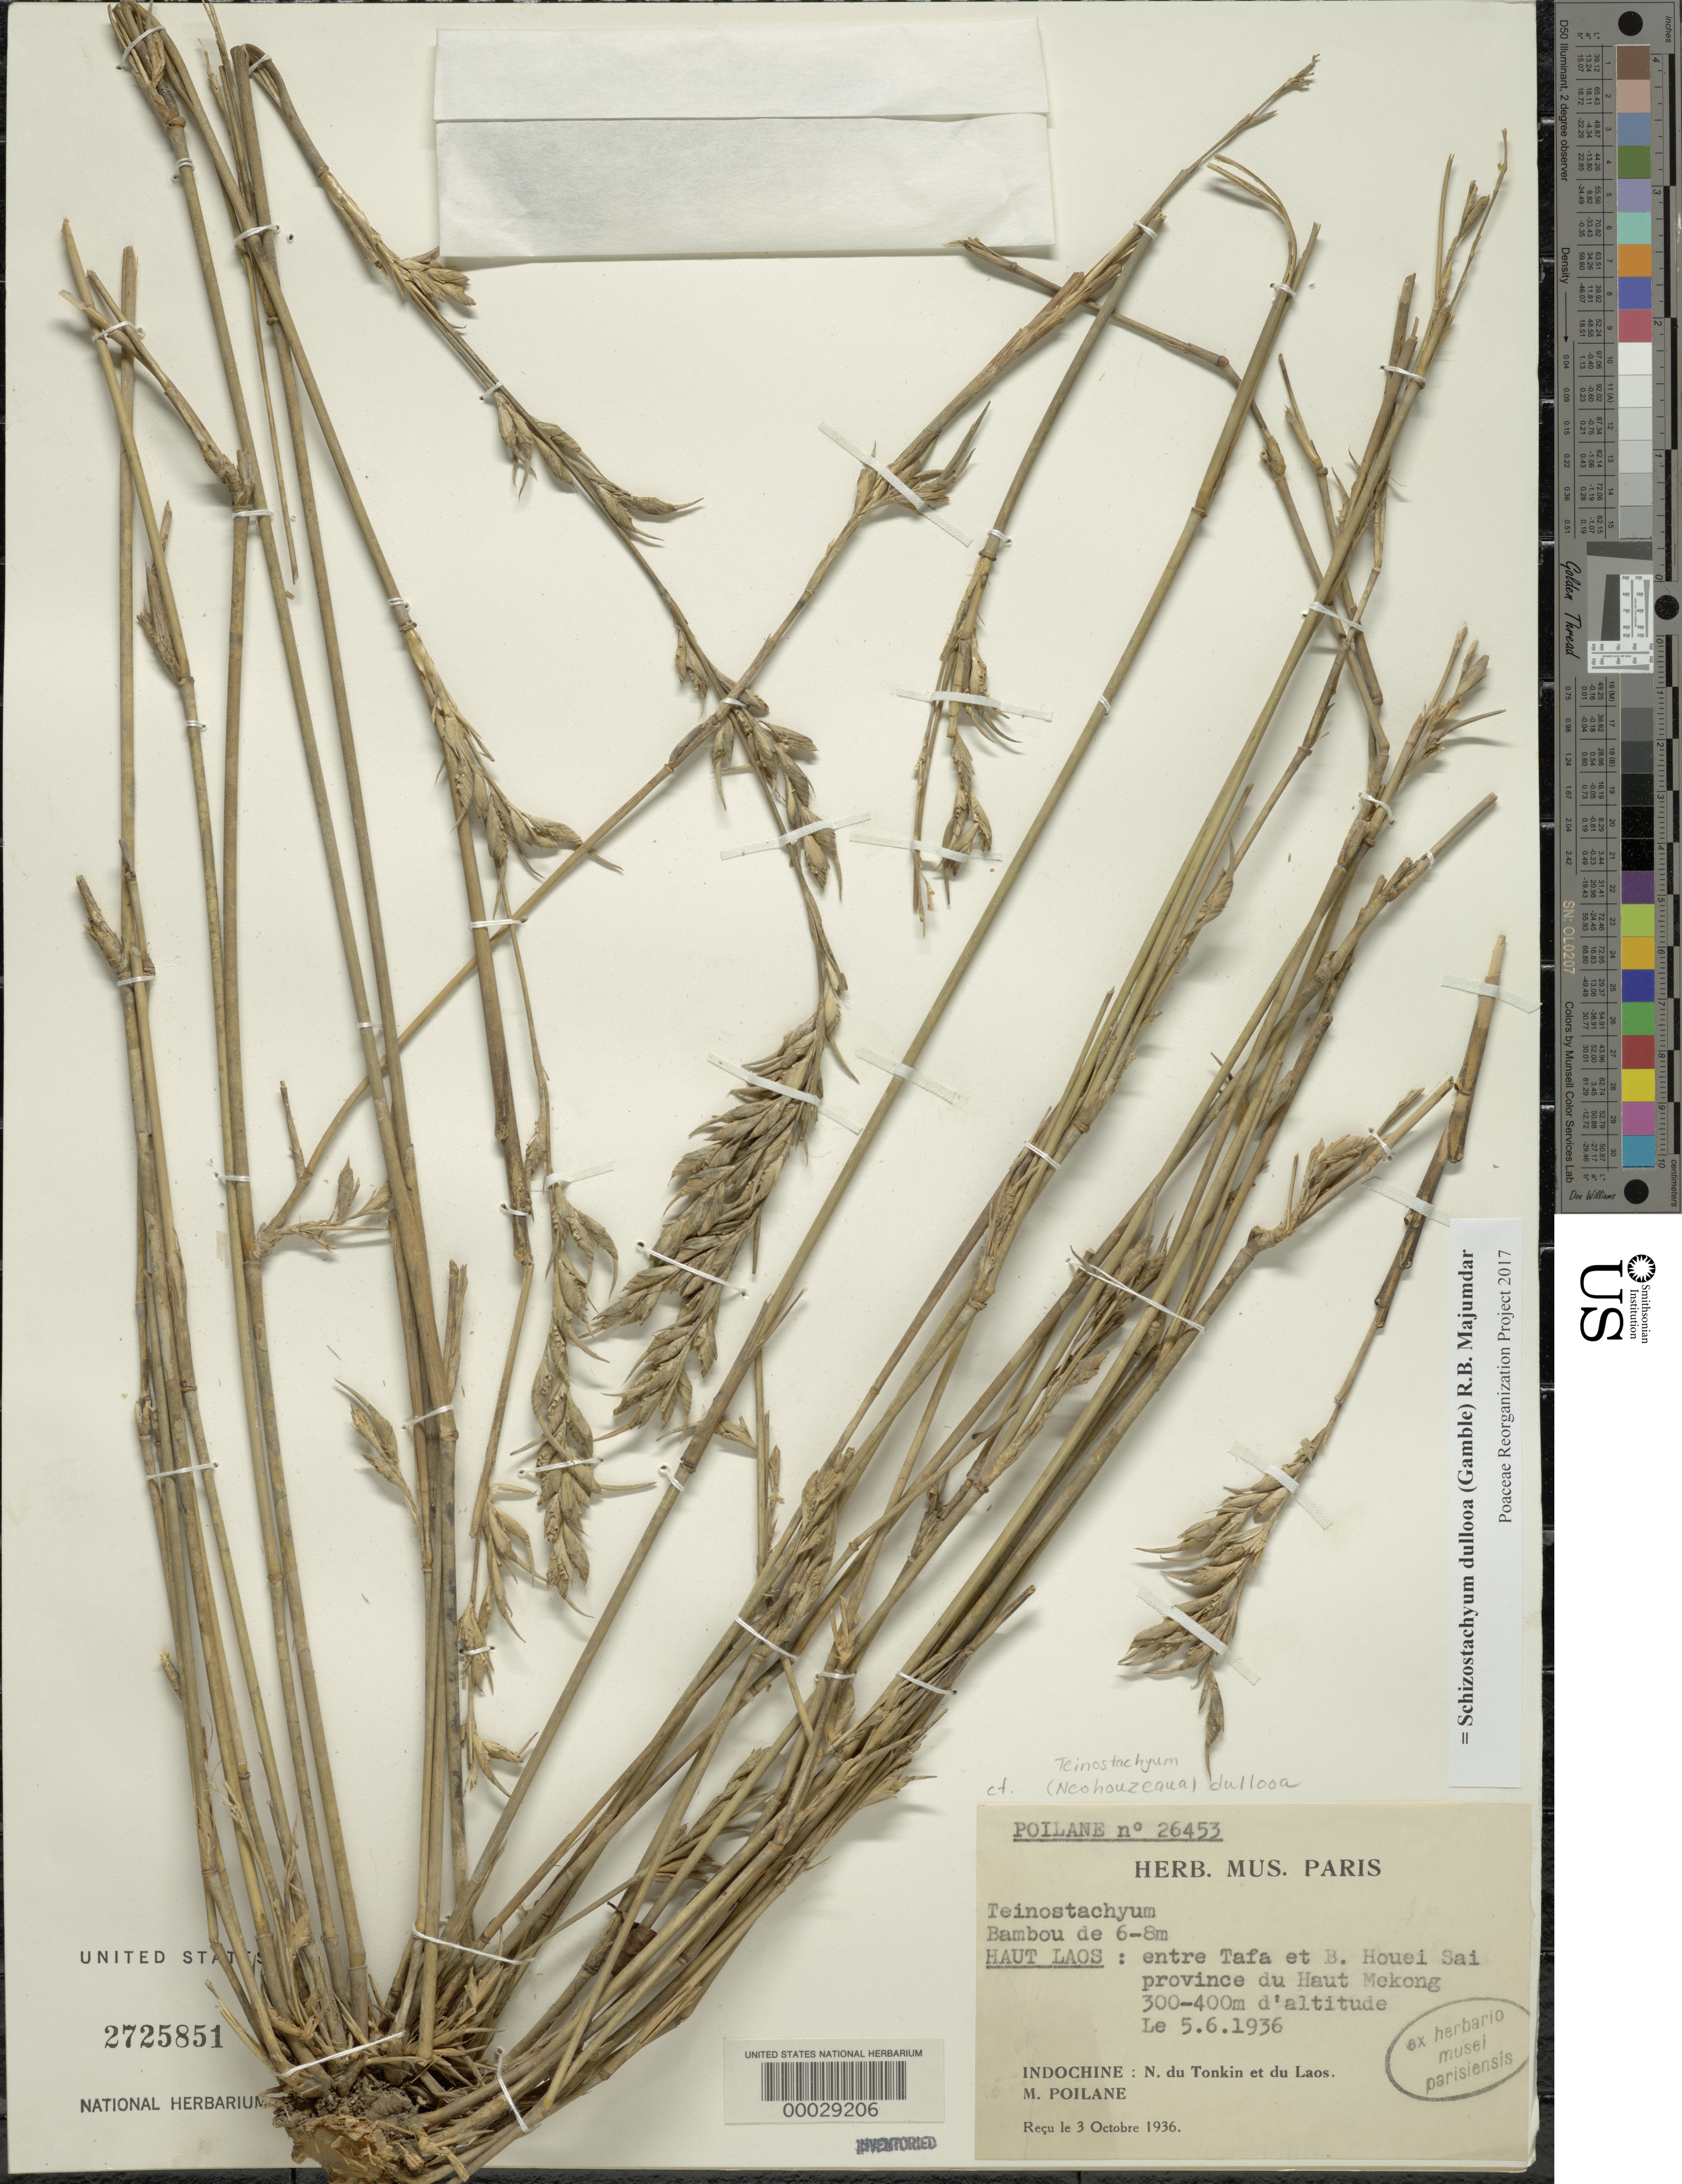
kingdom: Plantae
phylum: Tracheophyta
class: Liliopsida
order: Poales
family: Poaceae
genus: Schizostachyum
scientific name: Schizostachyum dullooa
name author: (Gamble) R.B. Majumdar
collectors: M. Poilane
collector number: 26453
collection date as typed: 05 Jun 1936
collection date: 1936-06-05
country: Laos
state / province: Bokèo / Louangnamtha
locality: Tafa, B.Houei Sai, Haut Mekong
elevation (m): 300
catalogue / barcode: US 2725851